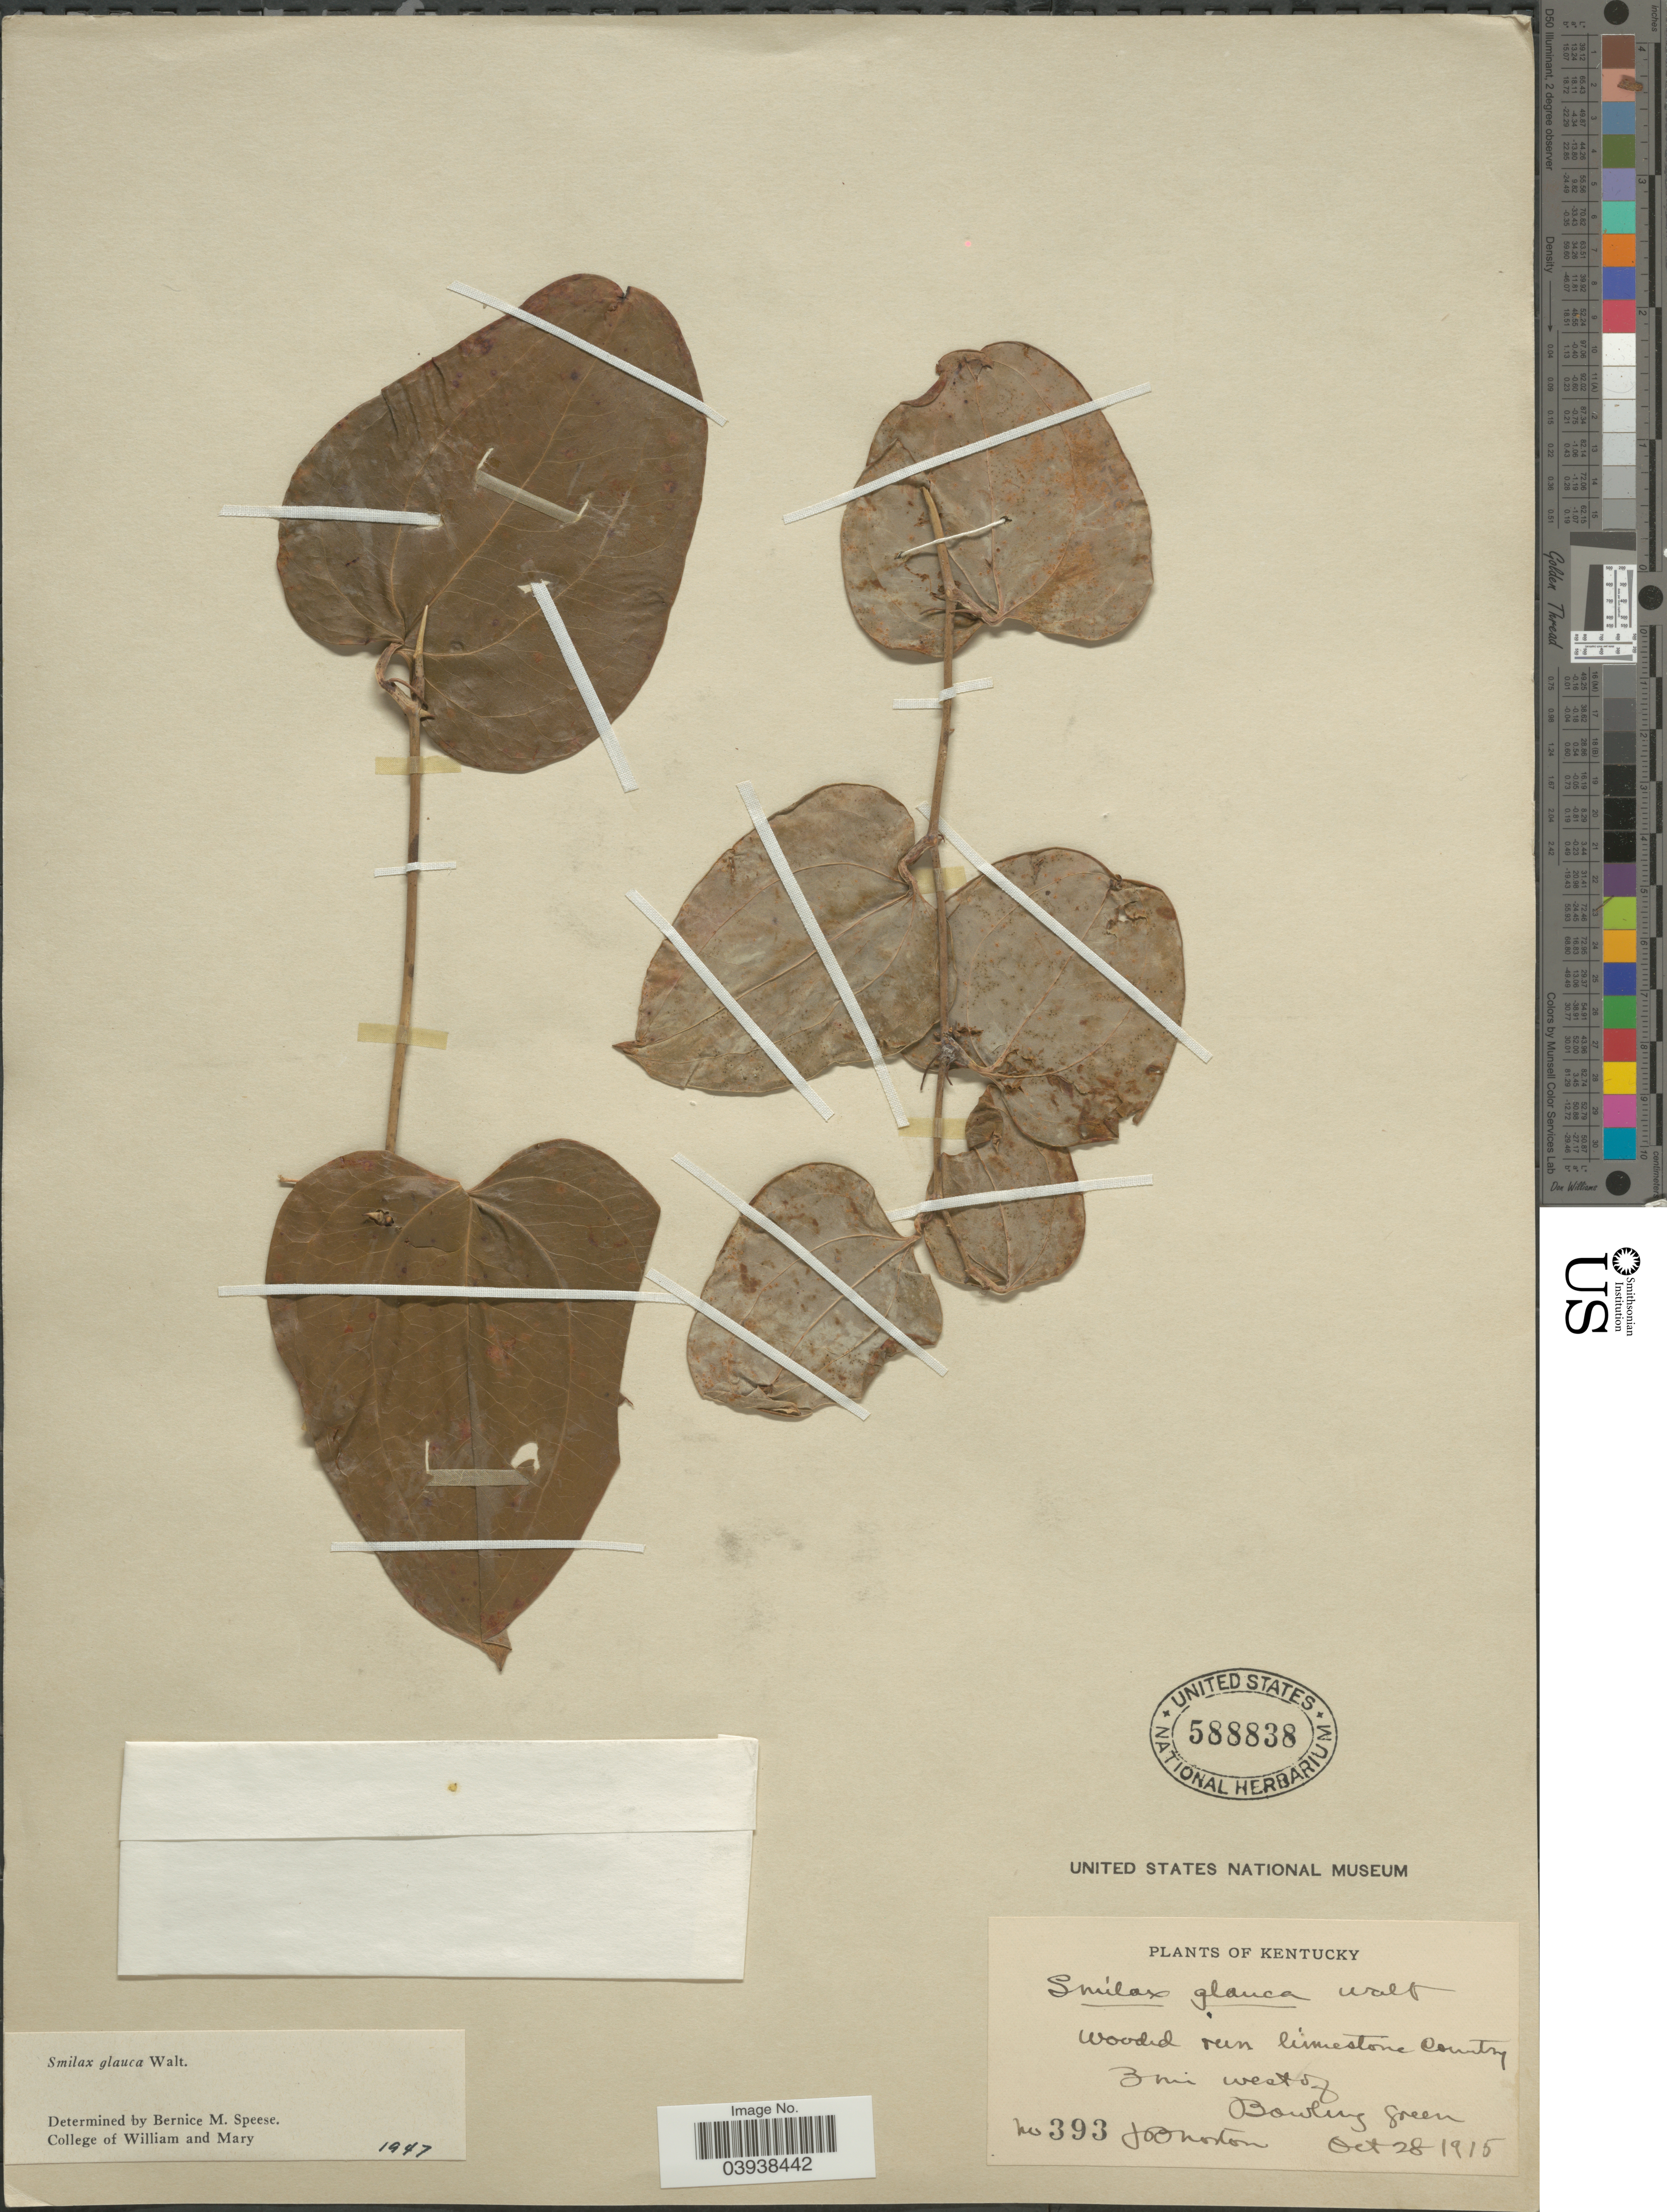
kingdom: Plantae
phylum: Tracheophyta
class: Liliopsida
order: Liliales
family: Smilacaceae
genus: Smilax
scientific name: Smilax glauca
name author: Walter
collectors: J. B. Norton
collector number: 393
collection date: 1915-10-28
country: United States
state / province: Kentucky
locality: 3 mi west of Bowling Green.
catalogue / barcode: US 588838